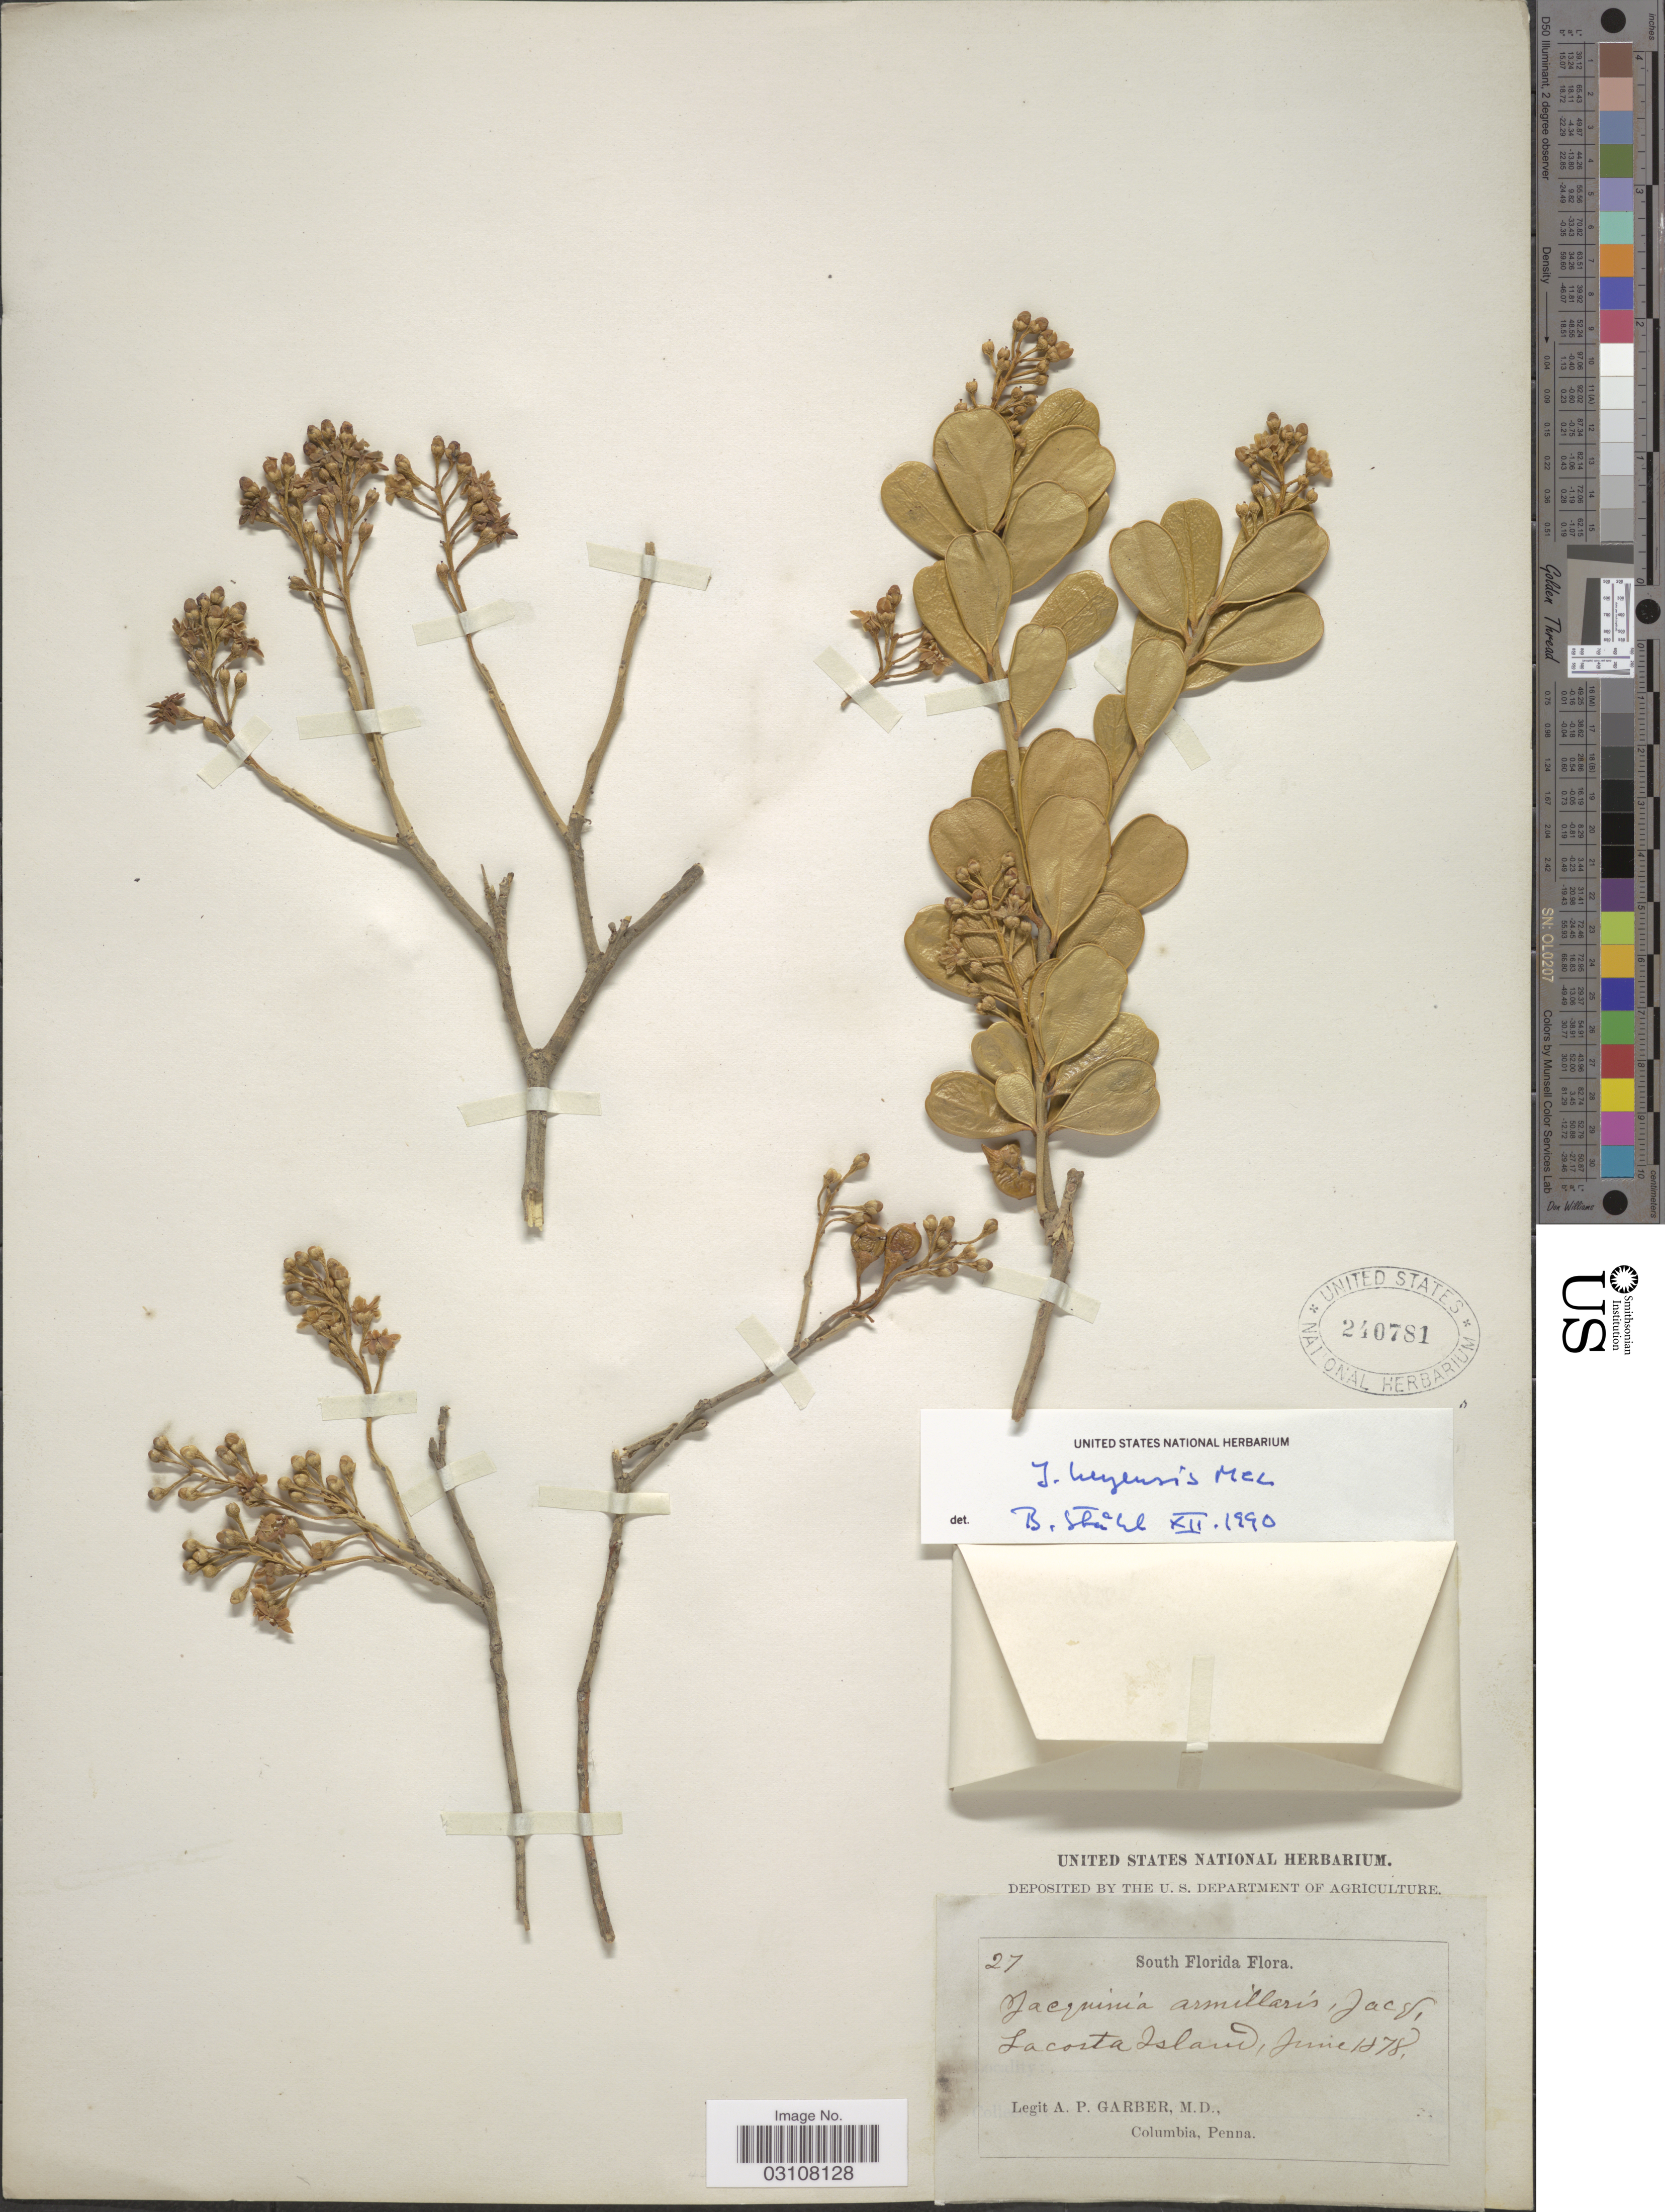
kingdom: Plantae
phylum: Tracheophyta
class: Magnoliopsida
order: Ericales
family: Primulaceae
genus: Jacquinia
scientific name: Jacquinia keyensis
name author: Mez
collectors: A. P. Garber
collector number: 27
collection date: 1878-06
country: United States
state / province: Florida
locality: South Florida, Lacosta Island.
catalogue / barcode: US 240781